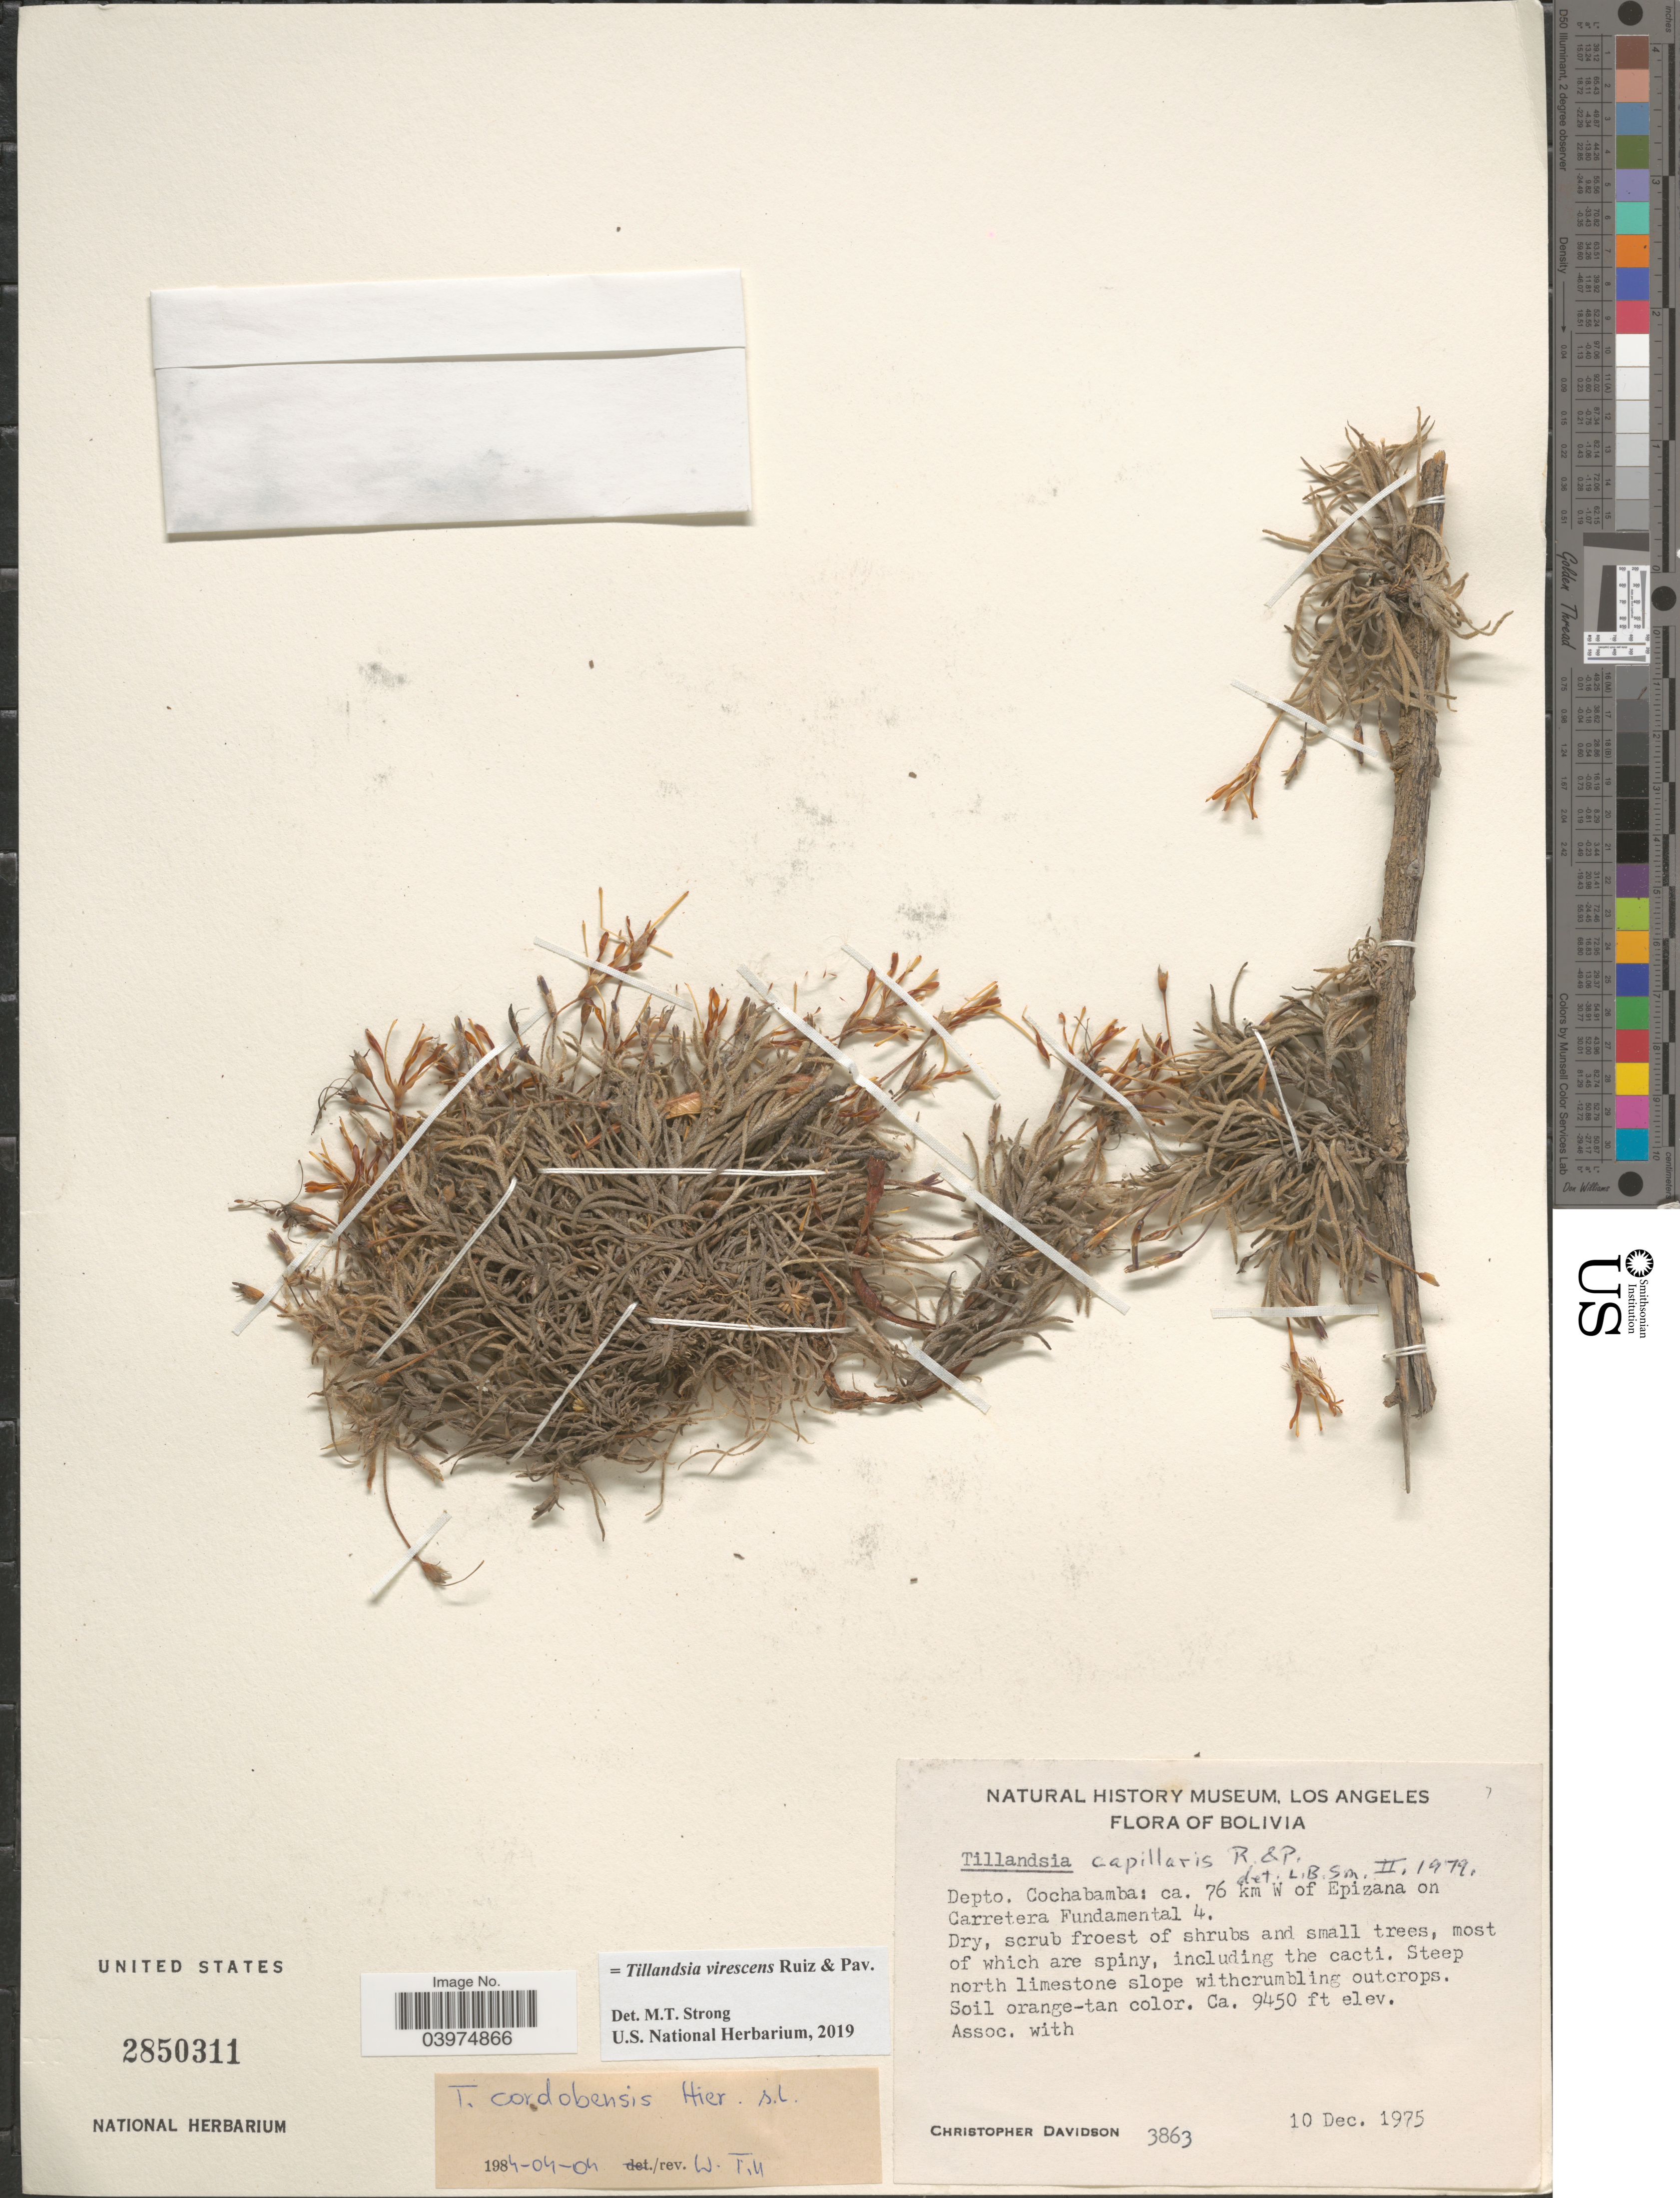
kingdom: Plantae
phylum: Tracheophyta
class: Liliopsida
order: Poales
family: Bromeliaceae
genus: Tillandsia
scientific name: Tillandsia virescens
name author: Ruiz & Pav.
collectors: C. Davidson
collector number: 3863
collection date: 1975-12-10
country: Bolivia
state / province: Cochabamba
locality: Depto. Cochabamba: ca. 76 km W of Epizana on Carretera Fundamental 4.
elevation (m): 2880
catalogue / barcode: US 2850311